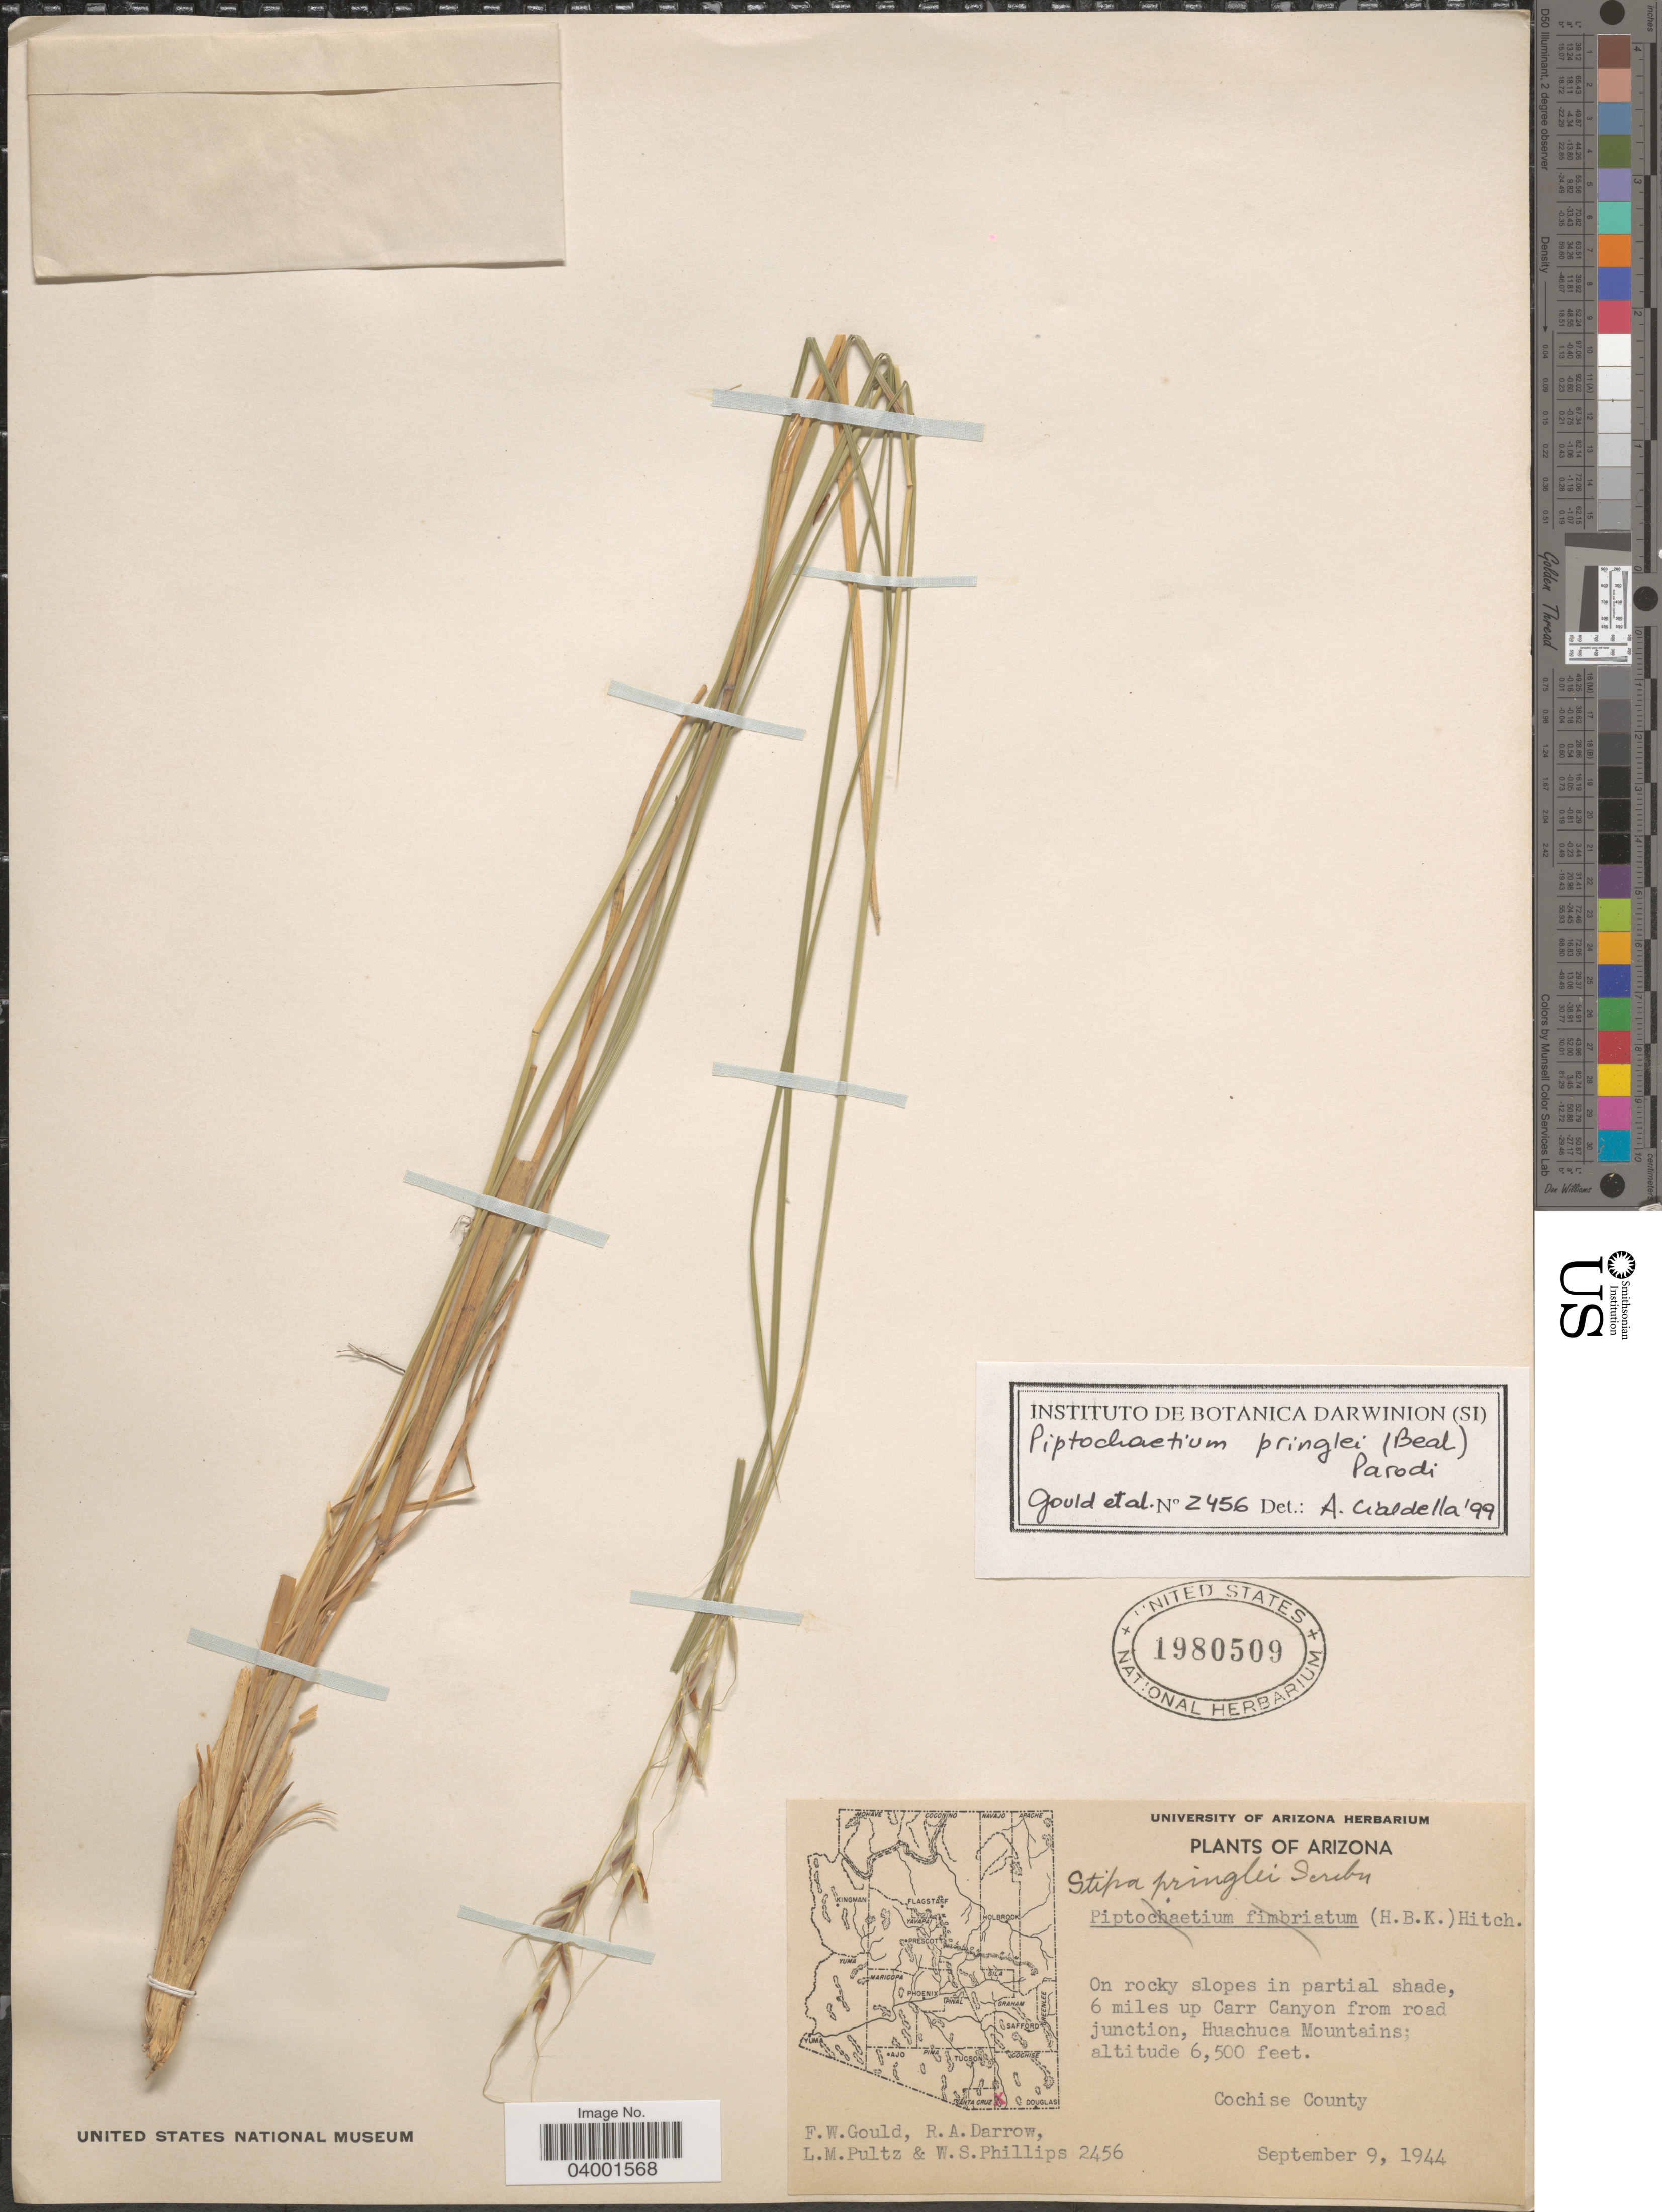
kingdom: Plantae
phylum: Tracheophyta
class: Liliopsida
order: Poales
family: Poaceae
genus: Piptochaetium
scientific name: Piptochaetium pringlei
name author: (W.J. Beal) Parodi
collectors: F. W. Gould, R. A. Darrow, L. Pultz & W. S. Phillips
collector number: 2456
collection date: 1944-09-09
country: United States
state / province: Arizona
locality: On rocky slopes in partial shade, 6 miles up Carr Canyon from road junction, Huachuca Mountains. Cochise County.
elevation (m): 1981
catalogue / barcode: US 1980509